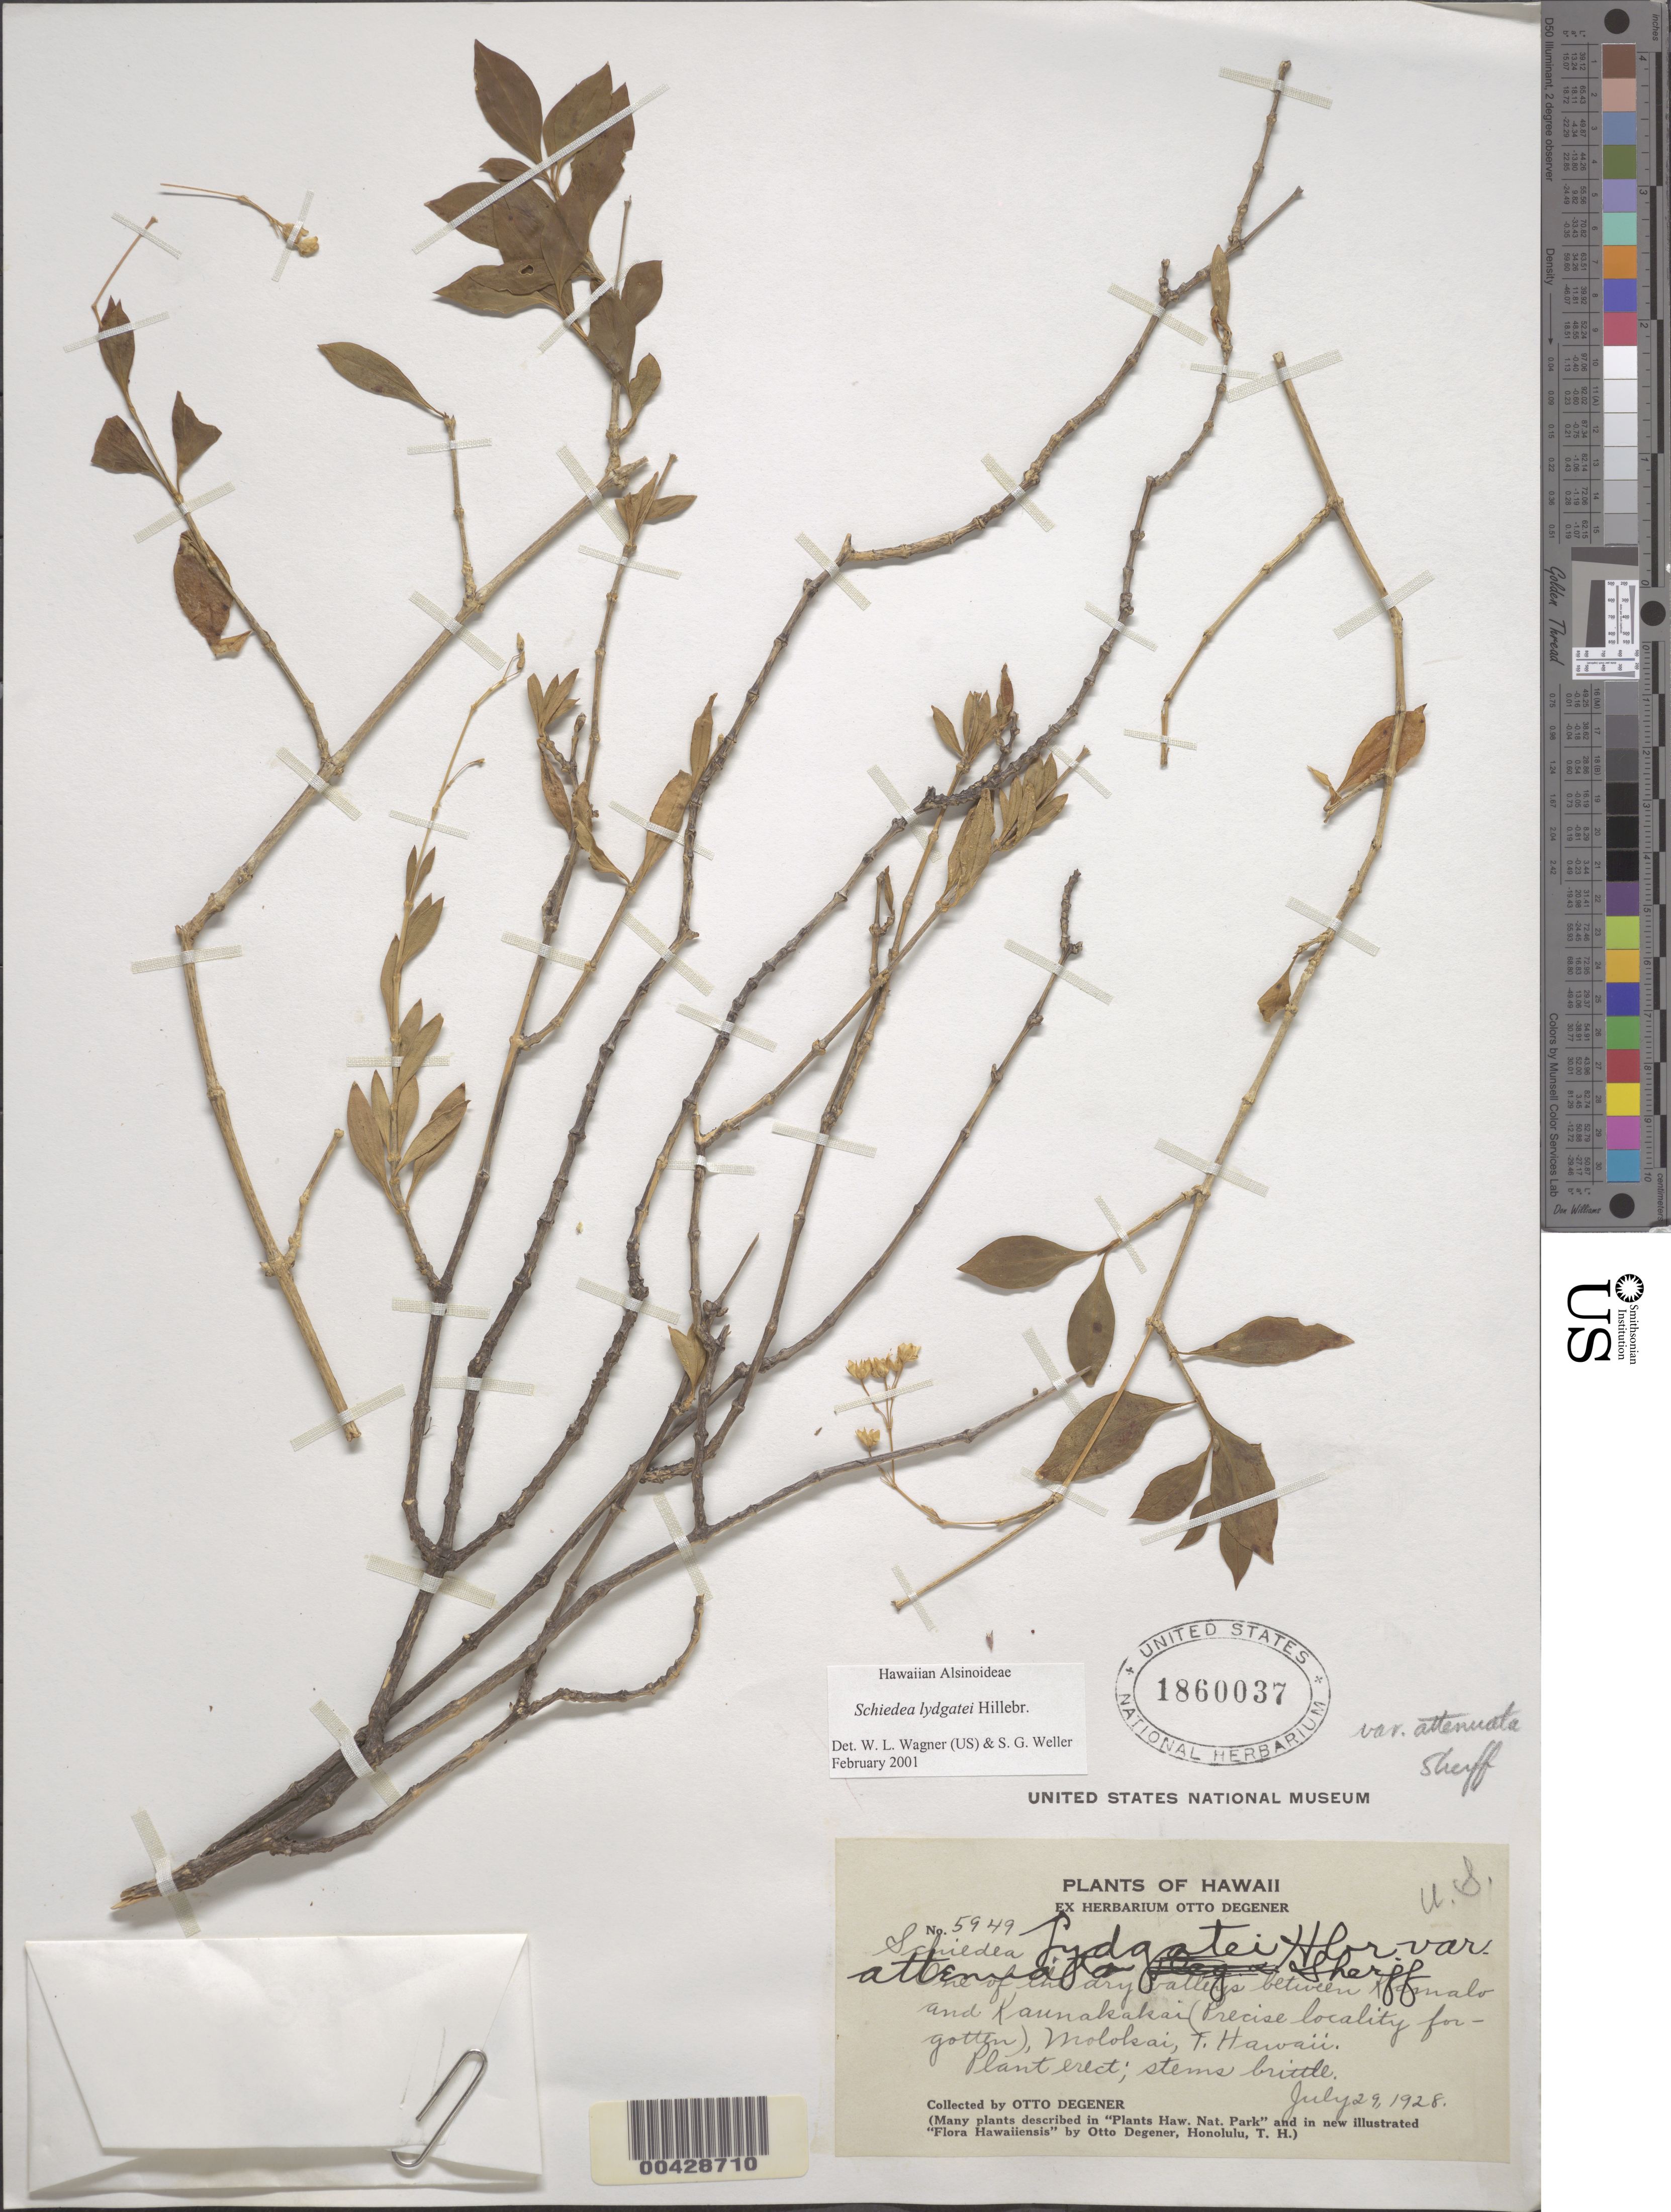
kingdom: Plantae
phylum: Tracheophyta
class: Magnoliopsida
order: Caryophyllales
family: Caryophyllaceae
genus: Schiedea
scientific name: Schiedea lydgatei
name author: Hillebr.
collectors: O. Degener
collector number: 5949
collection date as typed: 29 Jul 1928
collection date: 1928-07-29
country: United States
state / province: Hawaii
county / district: Maui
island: Moloka'i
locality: One of the dry valleys between Kaanalo and Kaunakalai.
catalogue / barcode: US 1860037